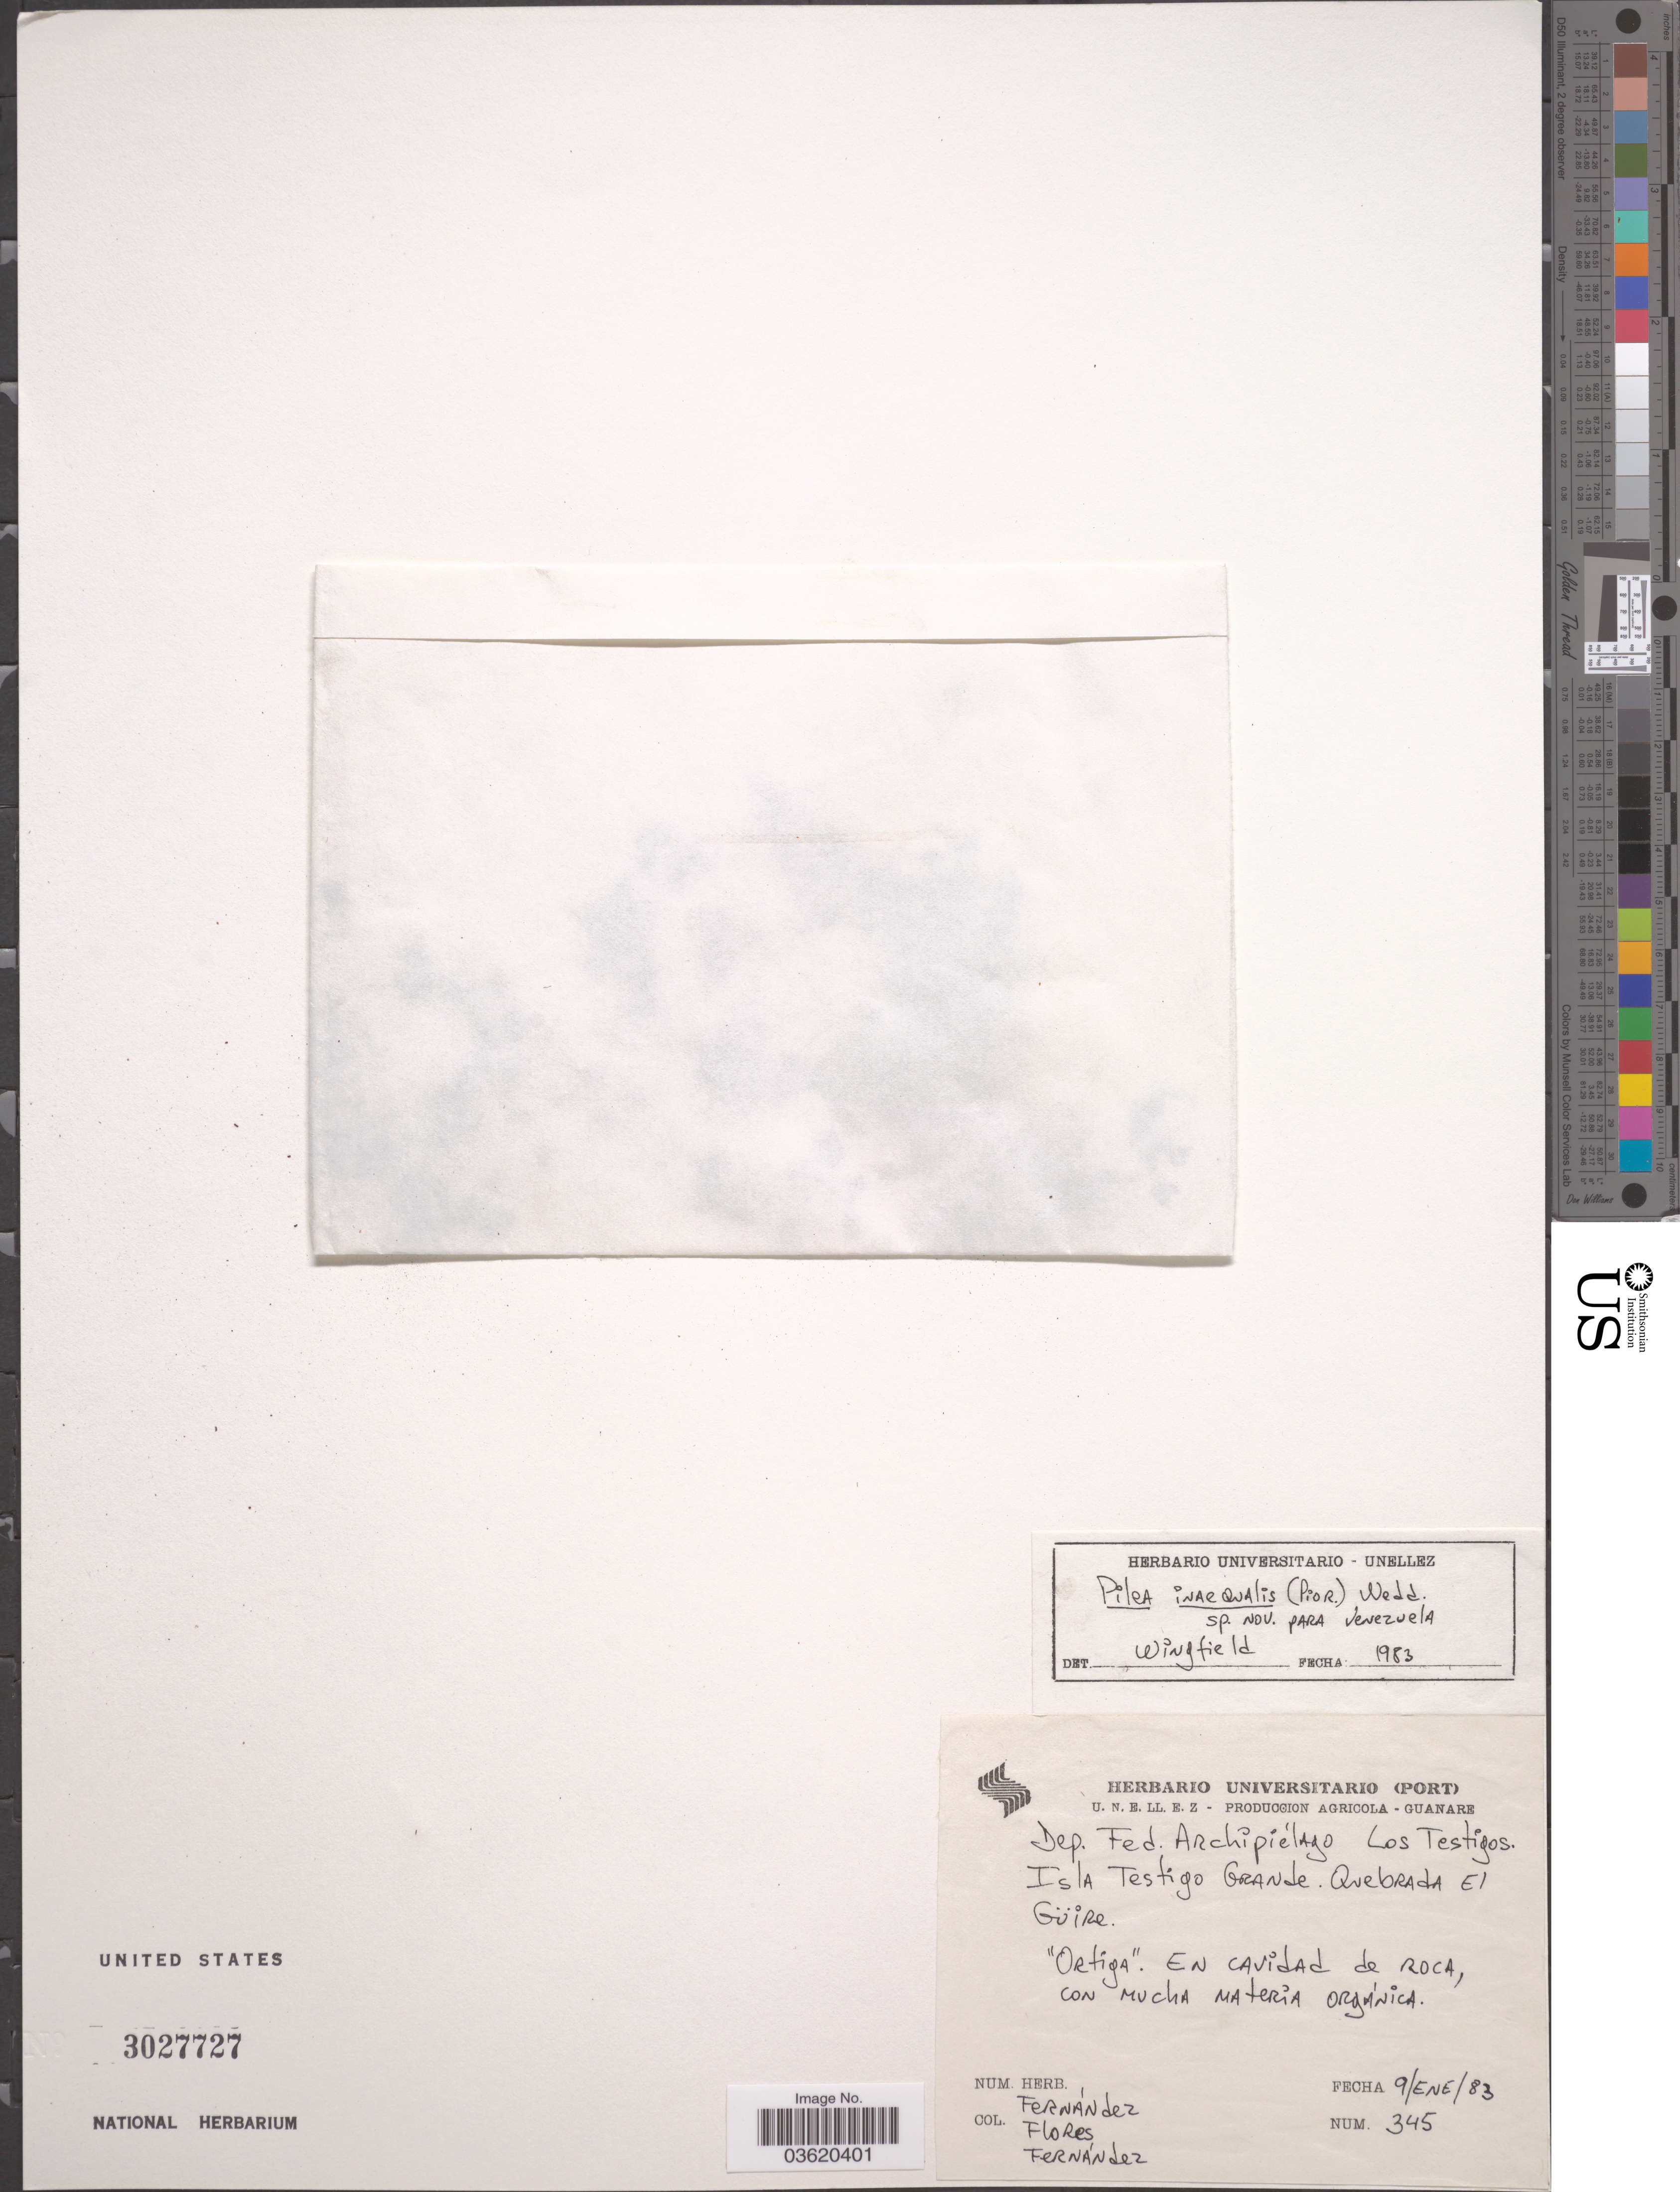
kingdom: Plantae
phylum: Tracheophyta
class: Magnoliopsida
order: Rosales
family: Urticaceae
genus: Pilea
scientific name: Pilea inaequalis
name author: (Juss. ex Poir.) Wedd.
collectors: -- Fernandez & -. Flores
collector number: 345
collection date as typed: Transcribed d/m/y: 9/1/83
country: Venezuela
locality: Dep. Fed. Archipelago Los Testigos. Isla Testigo Grande. Quebrada El Güire.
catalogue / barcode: US 3027727